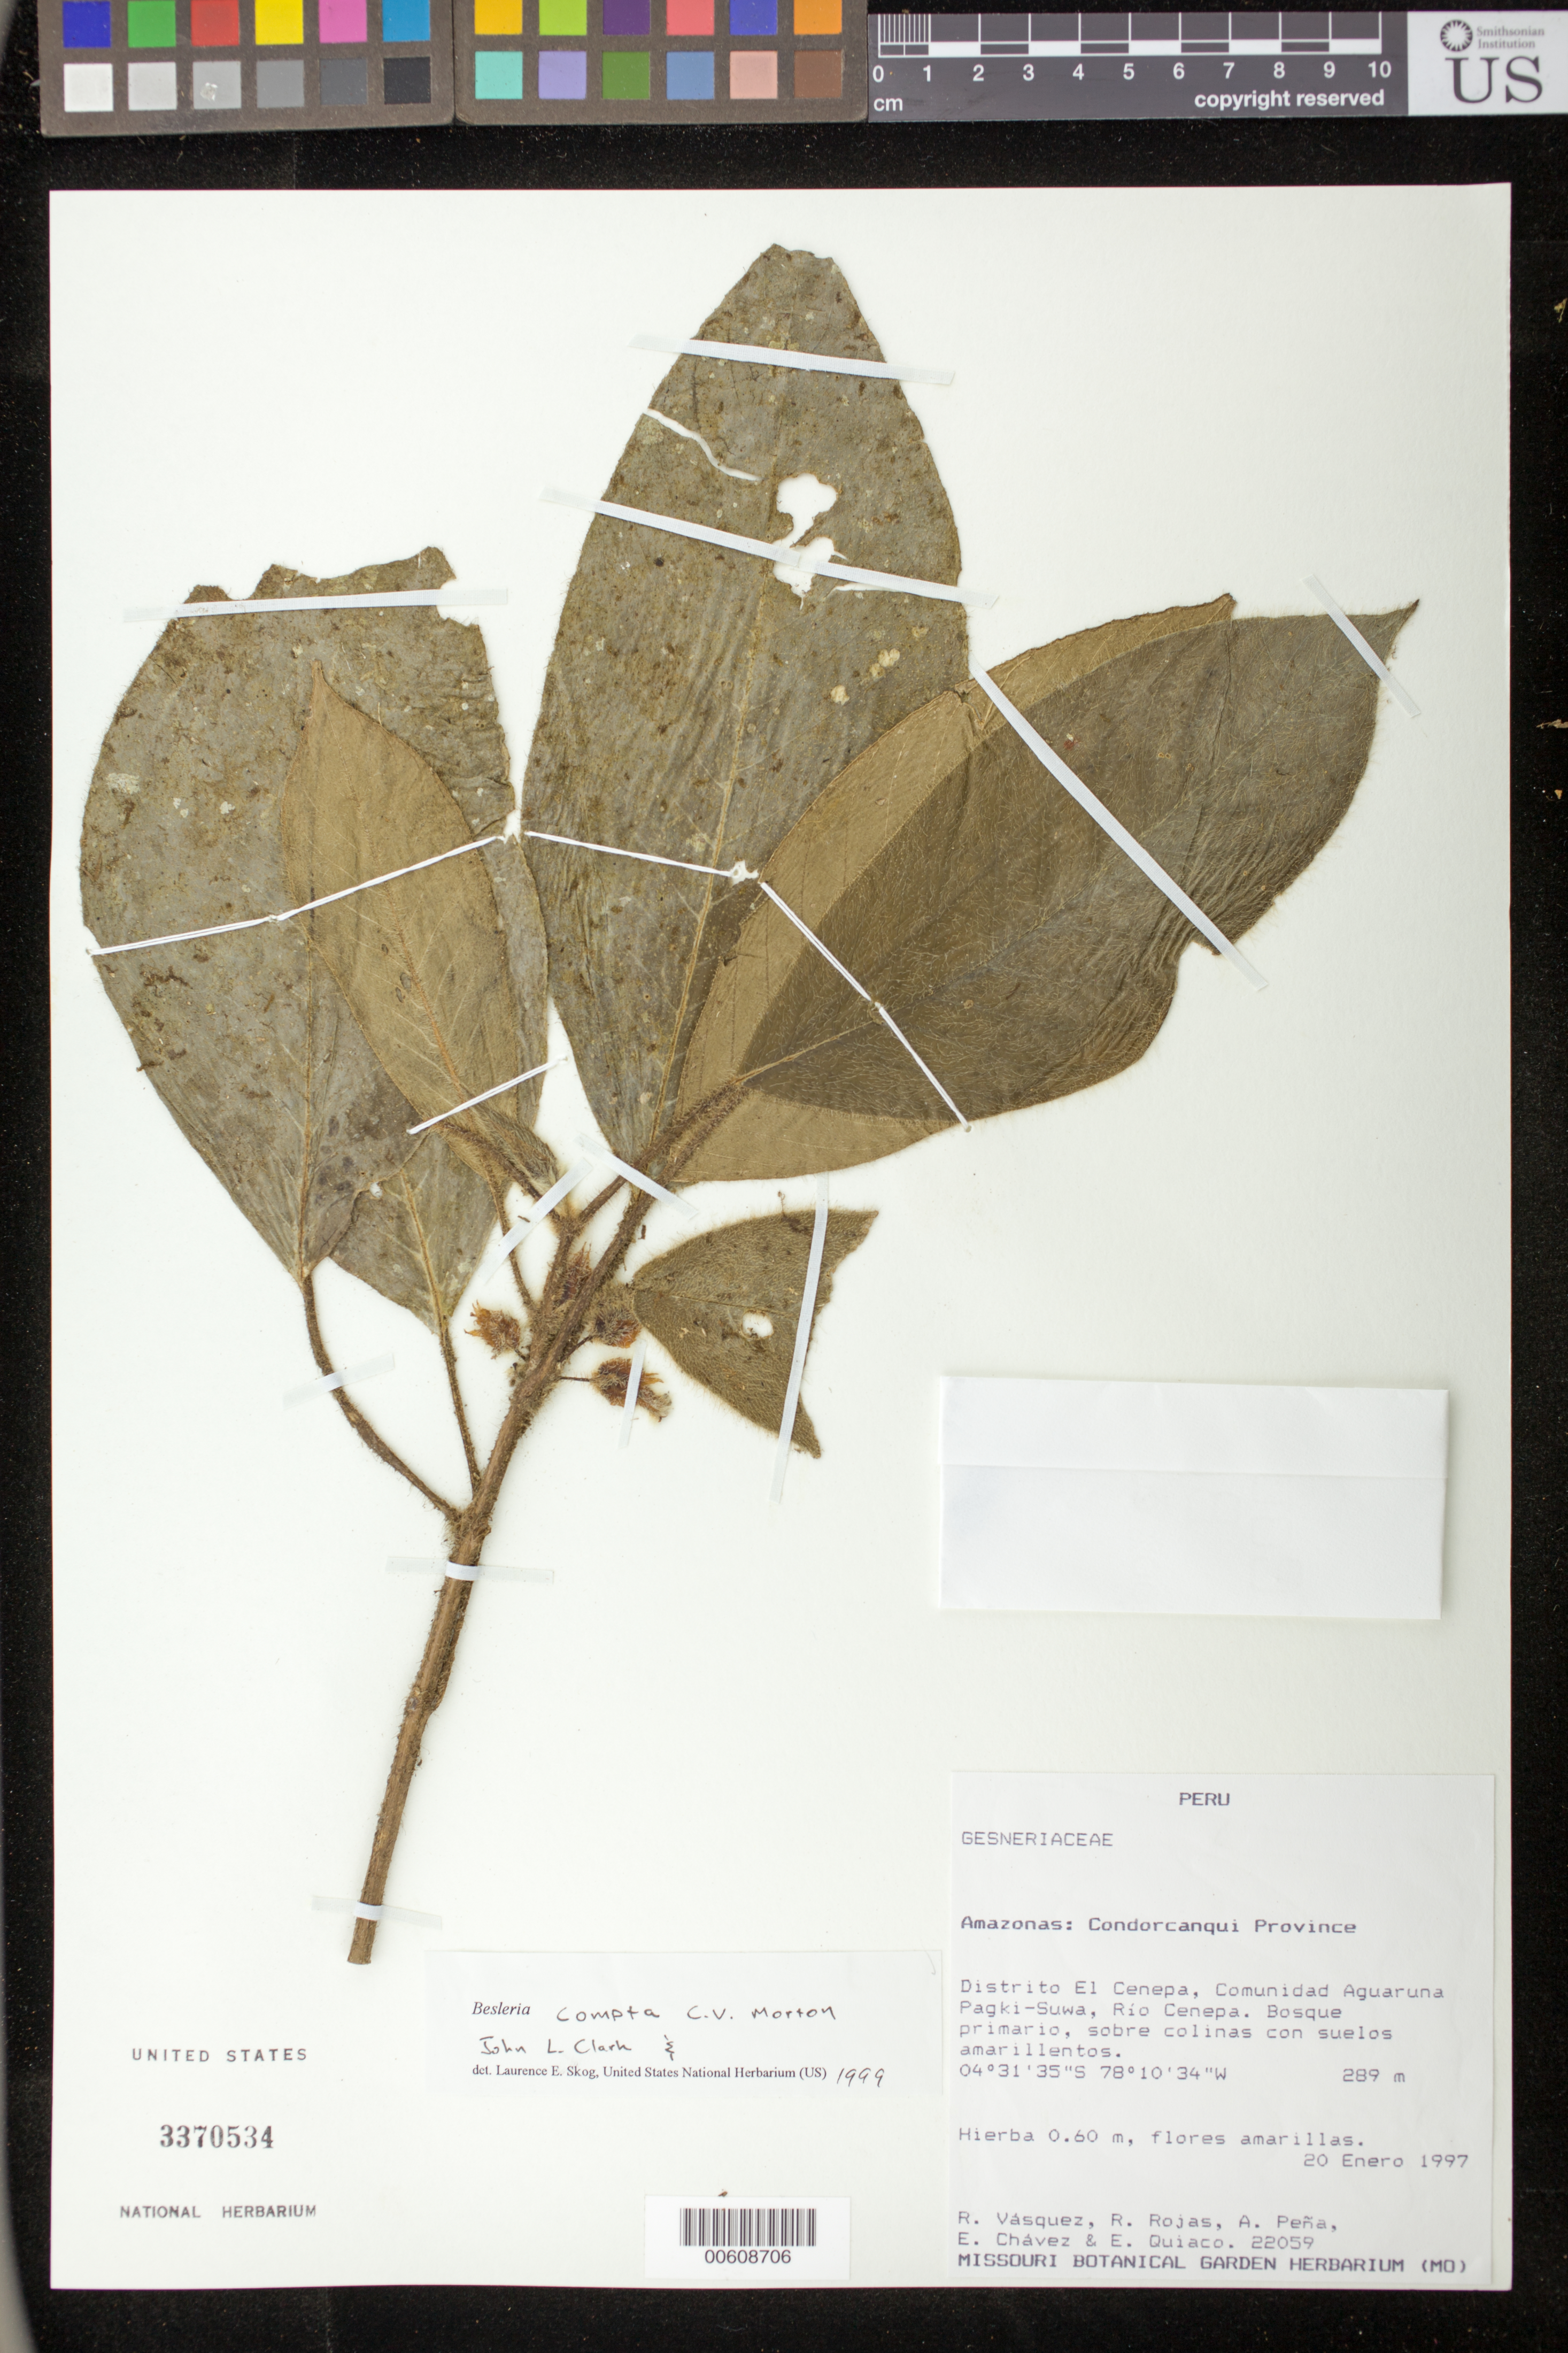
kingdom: Plantae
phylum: Tracheophyta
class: Magnoliopsida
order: Lamiales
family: Gesneriaceae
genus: Besleria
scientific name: Besleria compta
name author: C.V. Morton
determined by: Skog, Laurence E.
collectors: R. Vásquez, R. Rojas, A. Peña, E. Chávez & E. Quiaco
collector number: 22059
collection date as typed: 20 Jan 1997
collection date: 1997-01-20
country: Peru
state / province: Amazonas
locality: Prov. Condorcanqui, Dtto. El Cenepa; comunidad Aguaruna Pagki-Suwa, Río Cenepa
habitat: Bosque primario, sobre colinas con suelos amarillentos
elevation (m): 289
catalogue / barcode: US 3370534